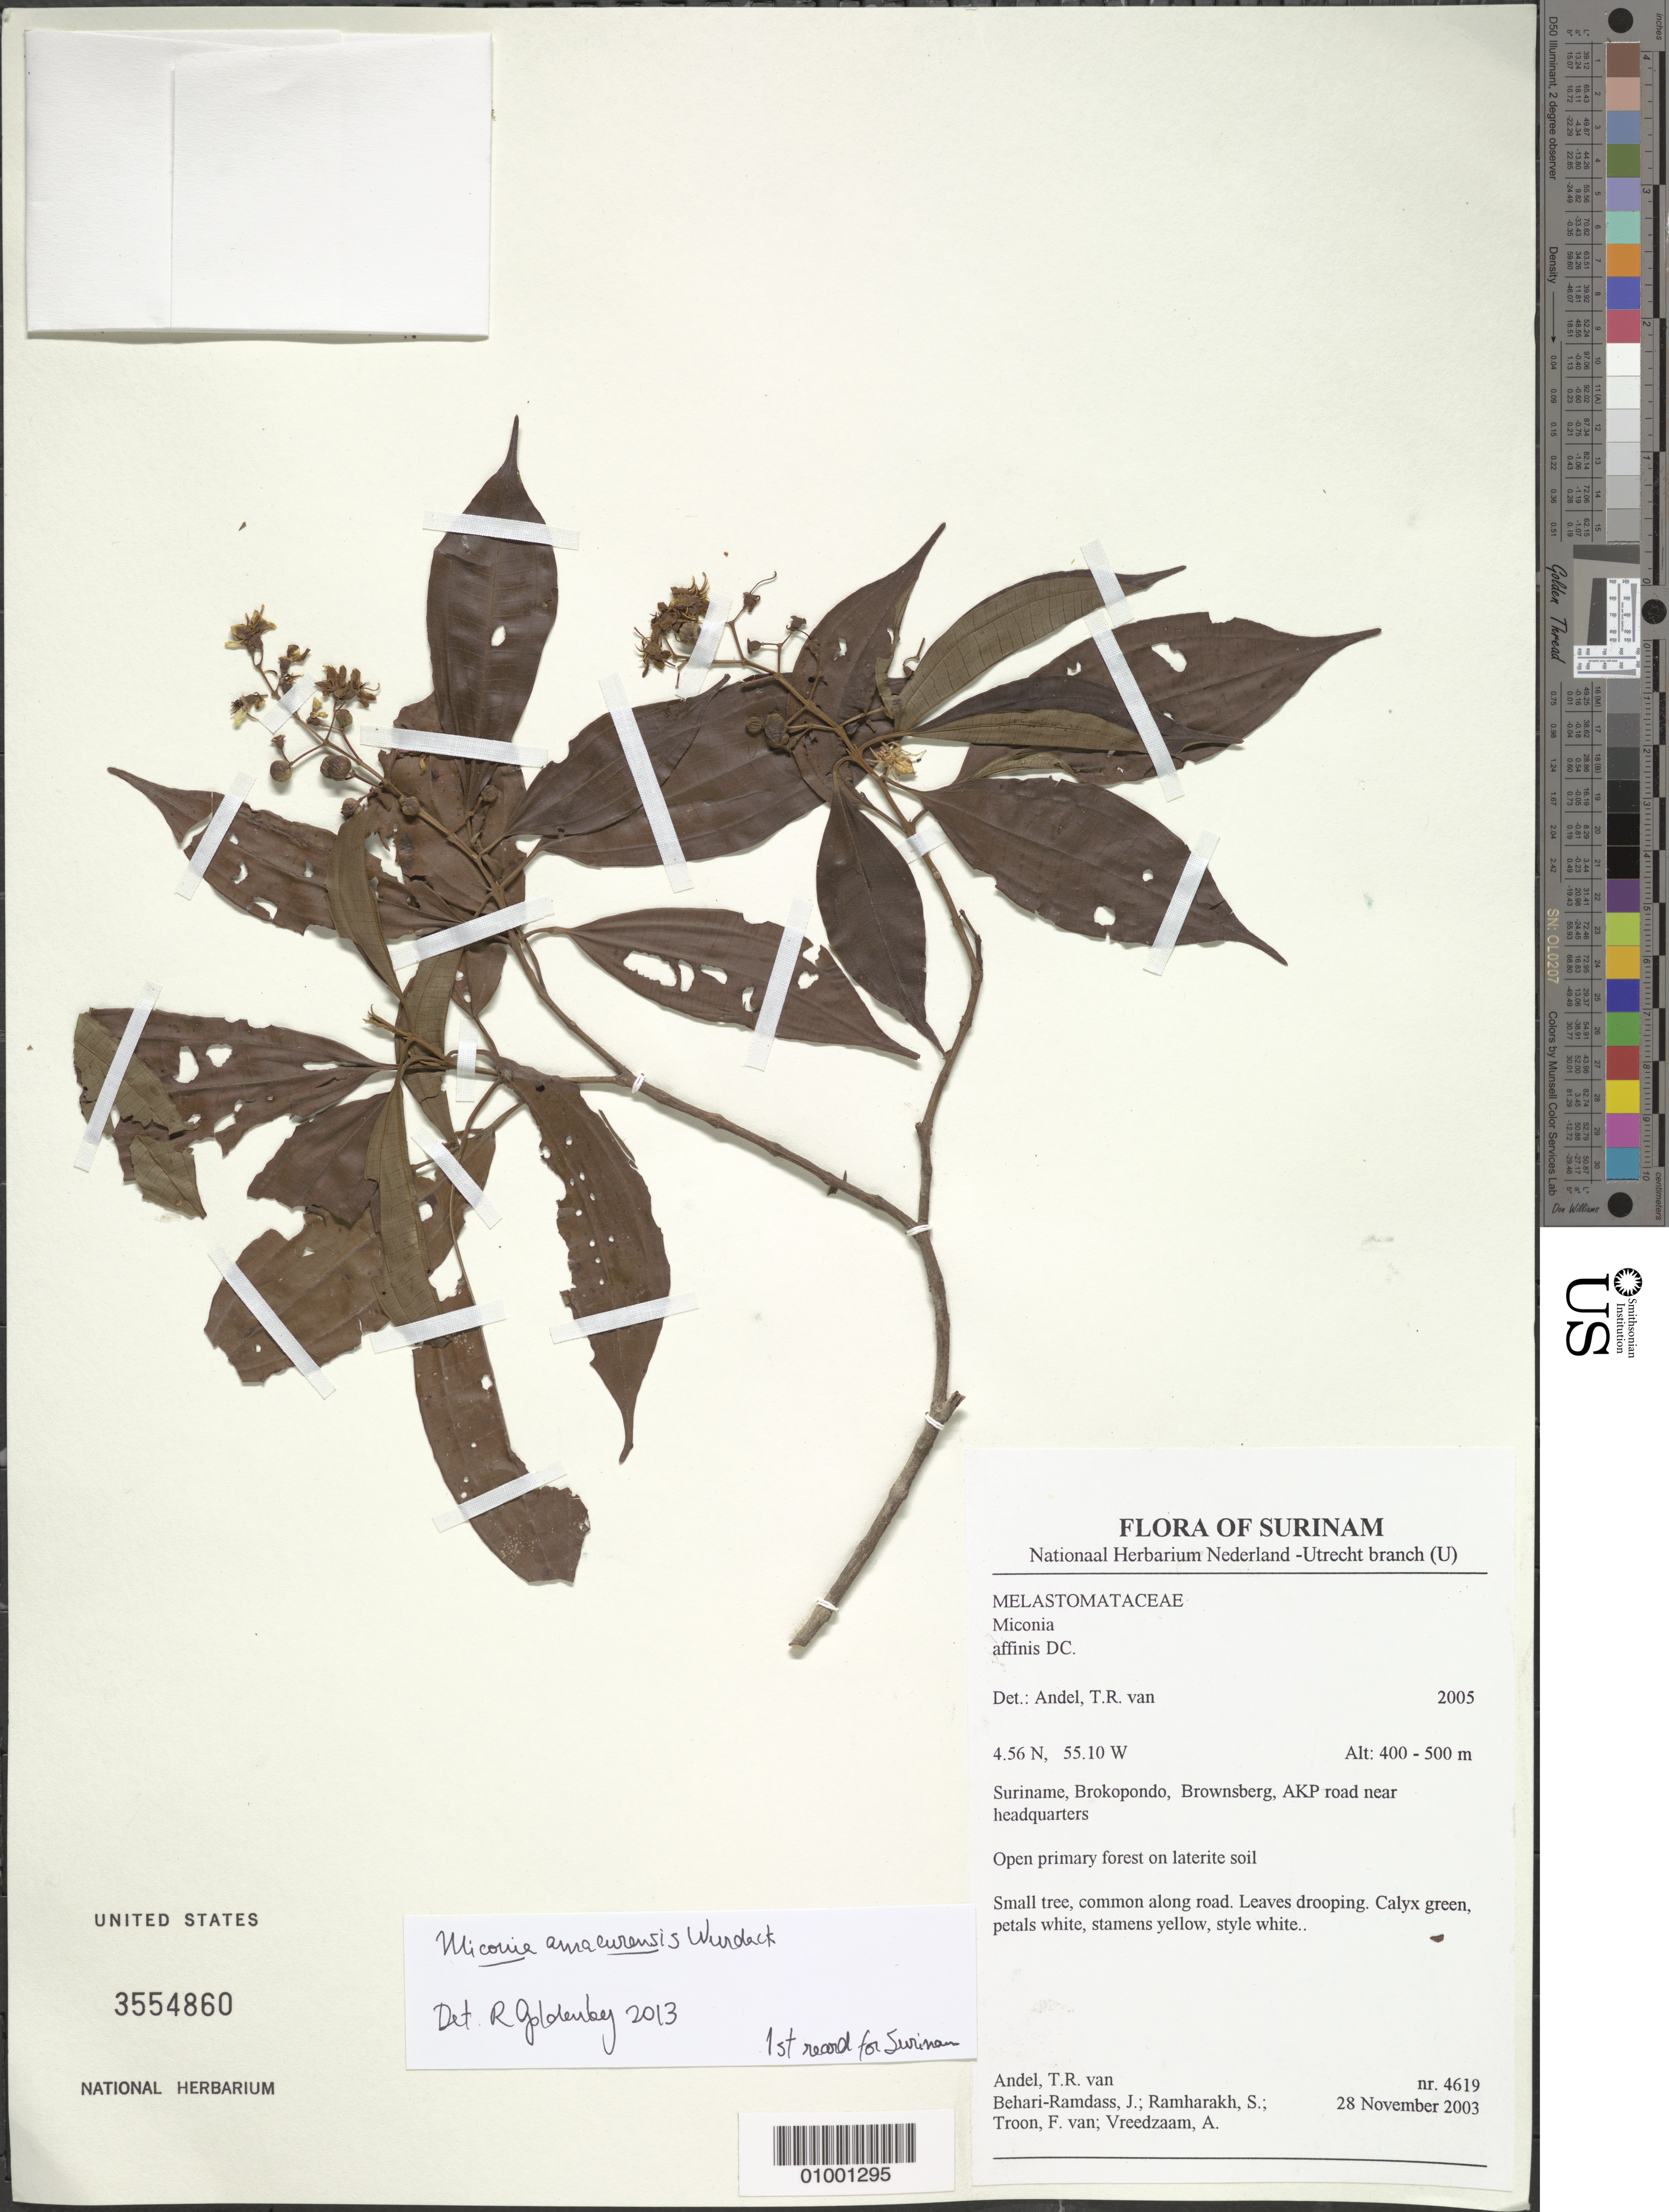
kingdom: Plantae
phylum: Tracheophyta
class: Magnoliopsida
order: Myrtales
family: Melastomataceae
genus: Miconia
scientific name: Miconia amacurensis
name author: Wurdack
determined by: Goldenberg, R.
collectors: T. R. van Andel, J. Behari-Ramdas, S. Ramharakh, F. Van Troon & A. Vreedzaam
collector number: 4619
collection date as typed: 28-Nov-03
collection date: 2003-11-28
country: Suriname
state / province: Brokopondo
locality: Brownsberg, AKP road near headquarters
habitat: Open primary forest on laterite soil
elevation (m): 400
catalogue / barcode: US 3554860